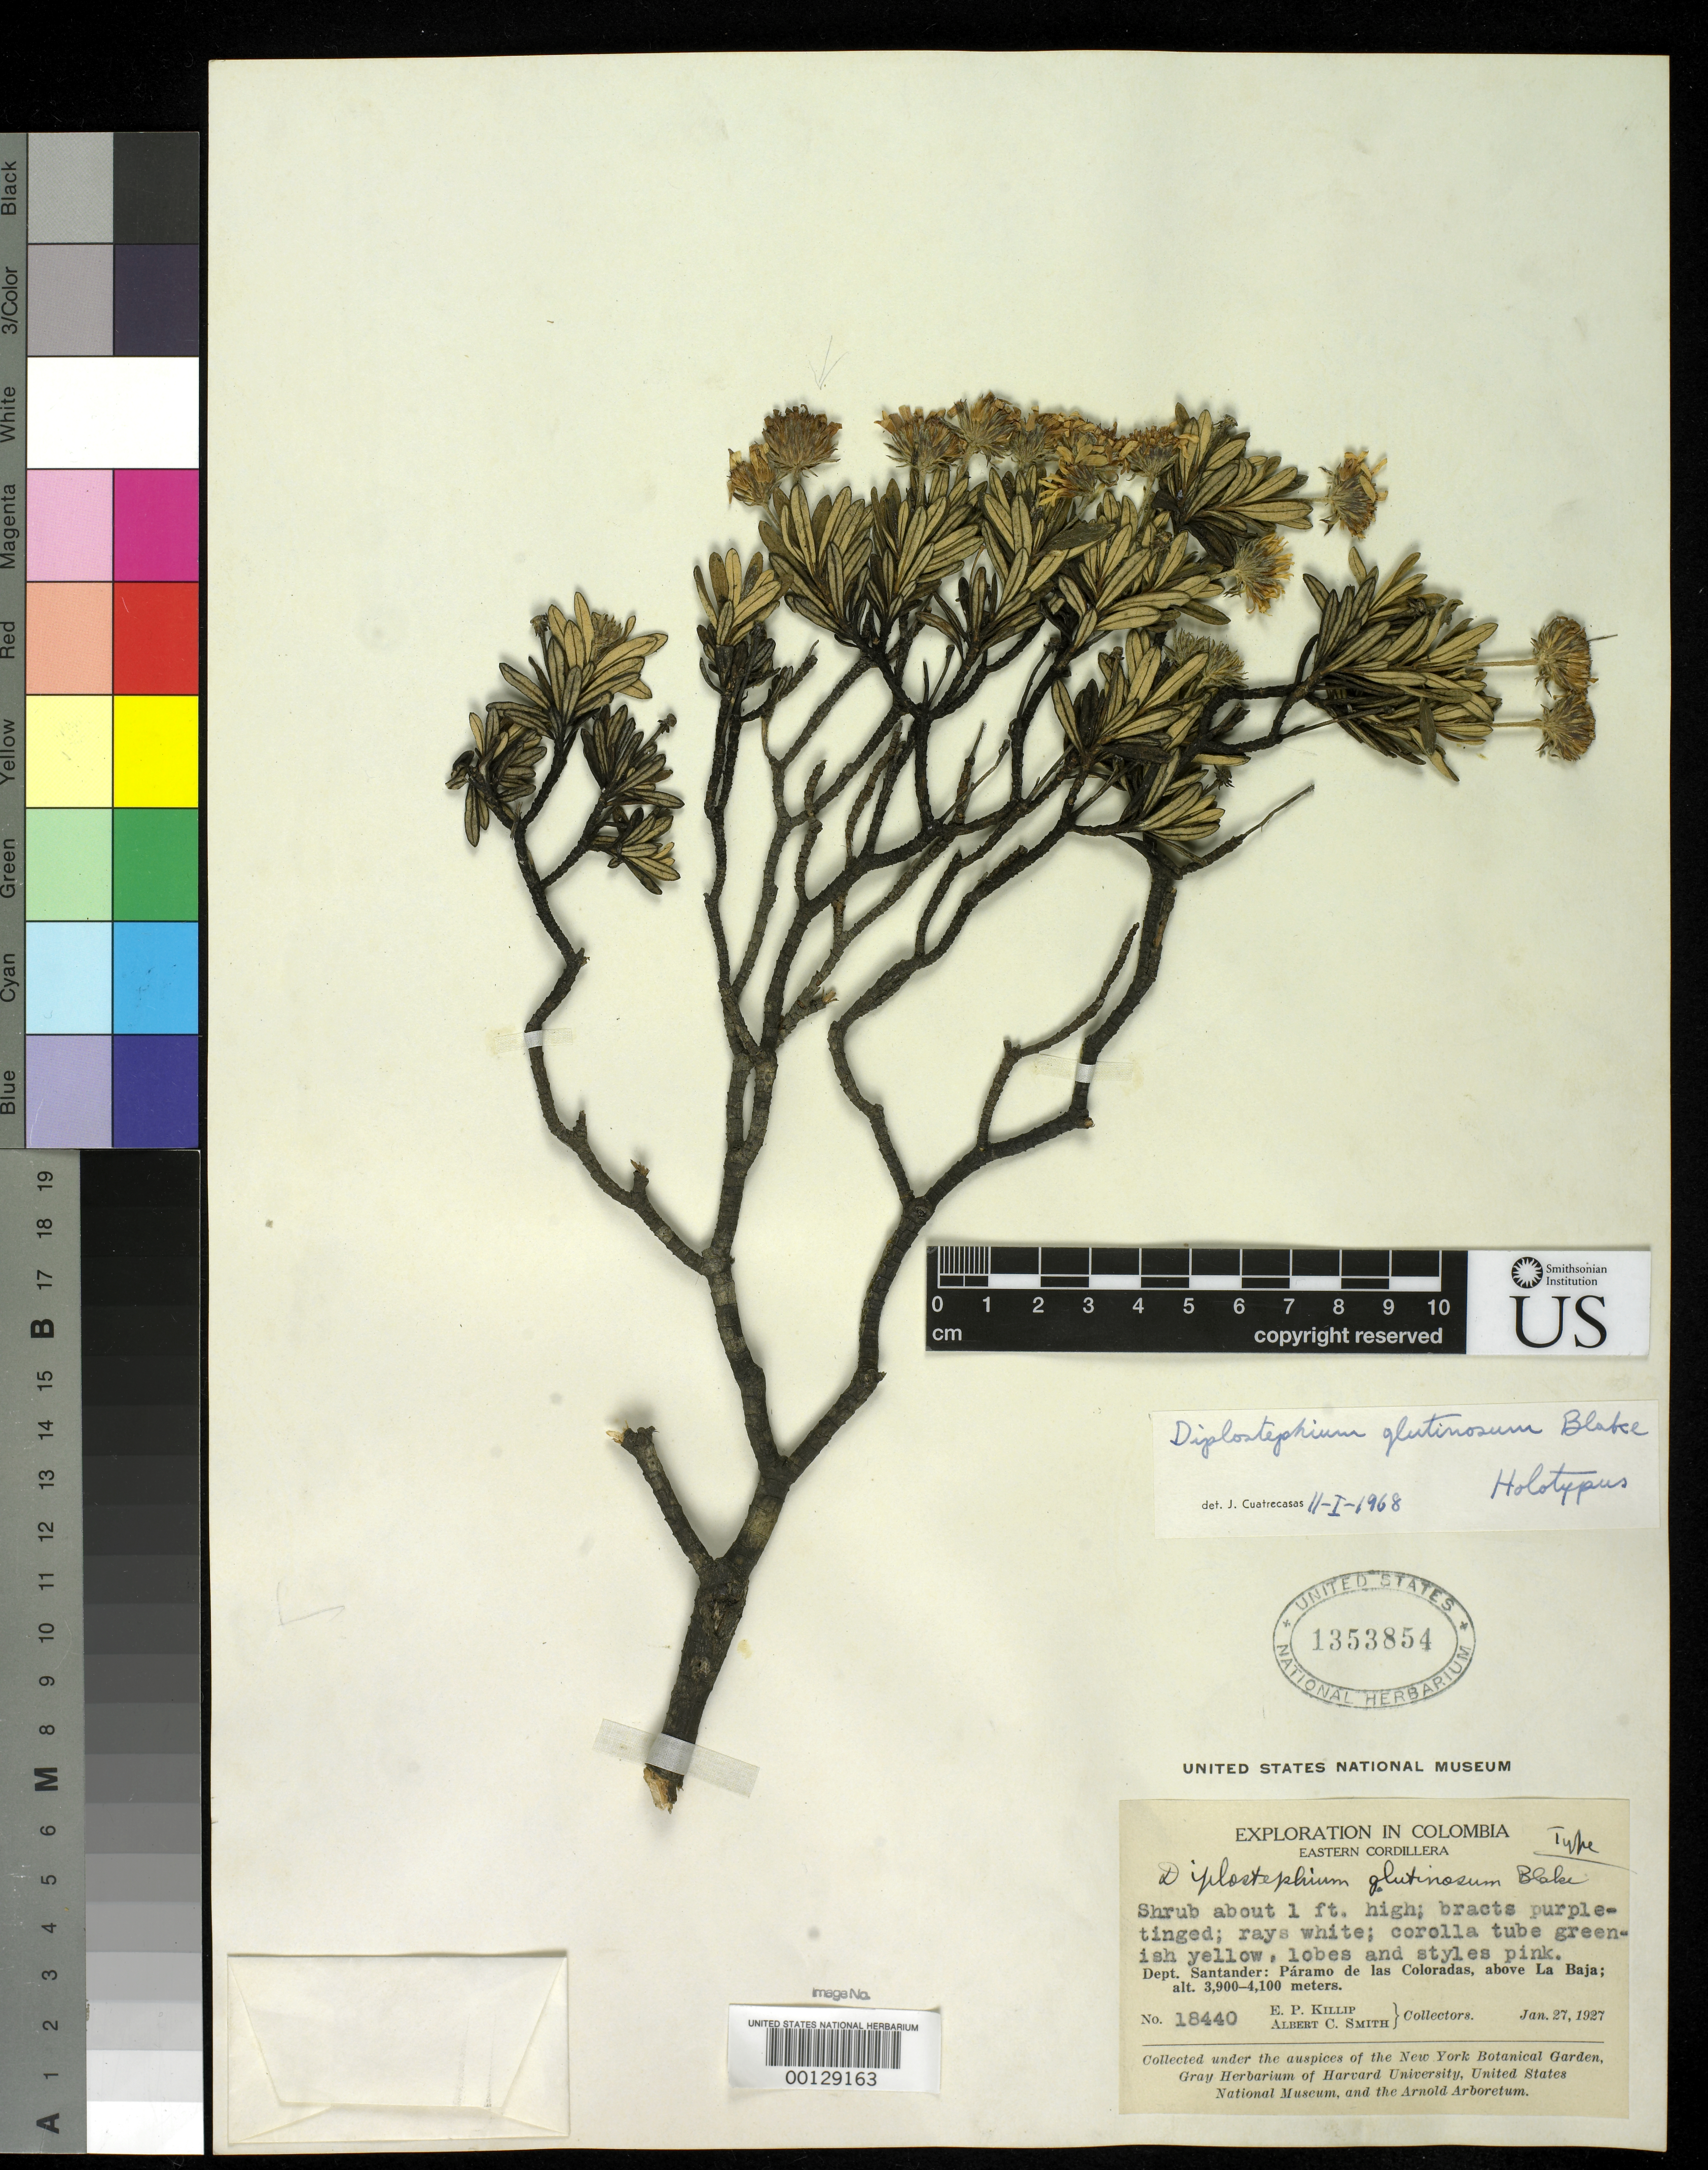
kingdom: Plantae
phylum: Tracheophyta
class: Magnoliopsida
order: Asterales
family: Asteraceae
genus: Diplostephium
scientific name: Diplostephium glutinosum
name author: S.F. Blake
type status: Holotype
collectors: E. P. Killip & A. C. Smith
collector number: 18440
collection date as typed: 27 Jan 1927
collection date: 1927-01-27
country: Colombia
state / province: Santander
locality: Páramo de Las Coloradas, above La Baja, Eastern Cordillera.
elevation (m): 3900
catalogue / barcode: US 1353854